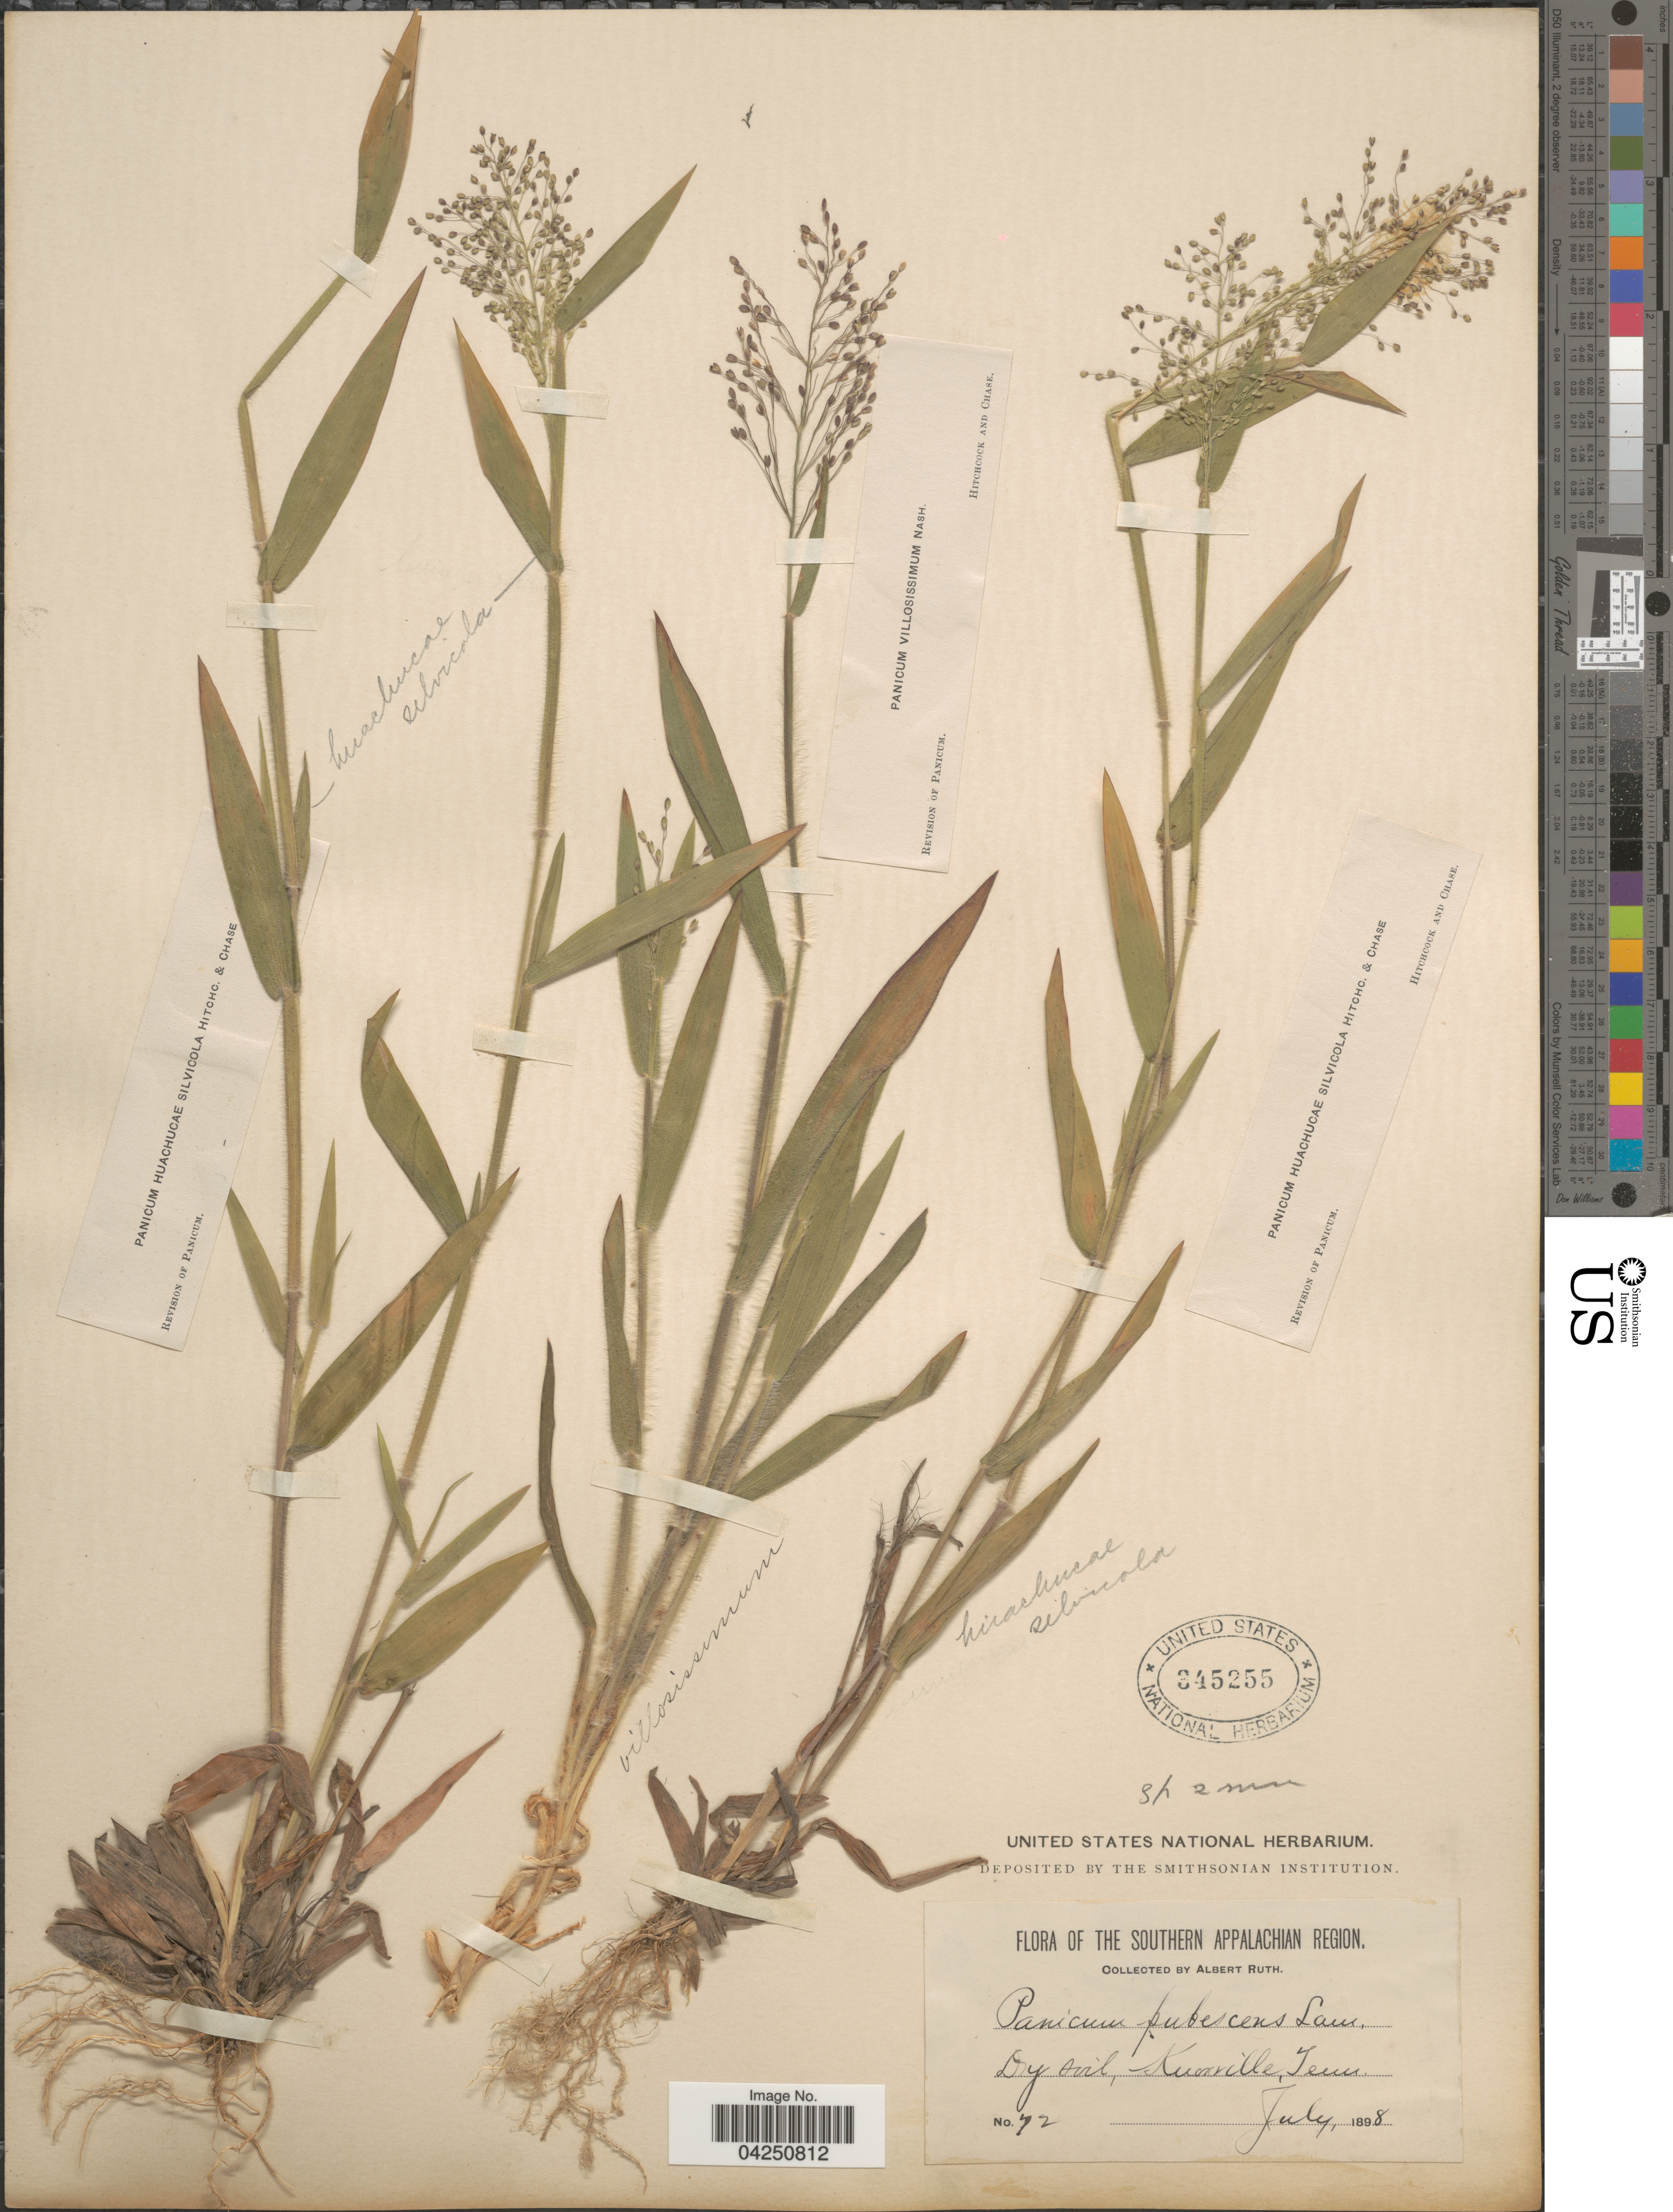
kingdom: Plantae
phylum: Tracheophyta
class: Liliopsida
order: Poales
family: Poaceae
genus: Dichanthelium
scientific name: Dichanthelium acuminatum var. acuminatum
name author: (Sw.) Gould & C.A. Clark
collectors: A. Ruth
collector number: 72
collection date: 1898-07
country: United States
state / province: Tennessee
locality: The Southern Appalachian Region. Dry soil, Knoxville.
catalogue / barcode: US 345255